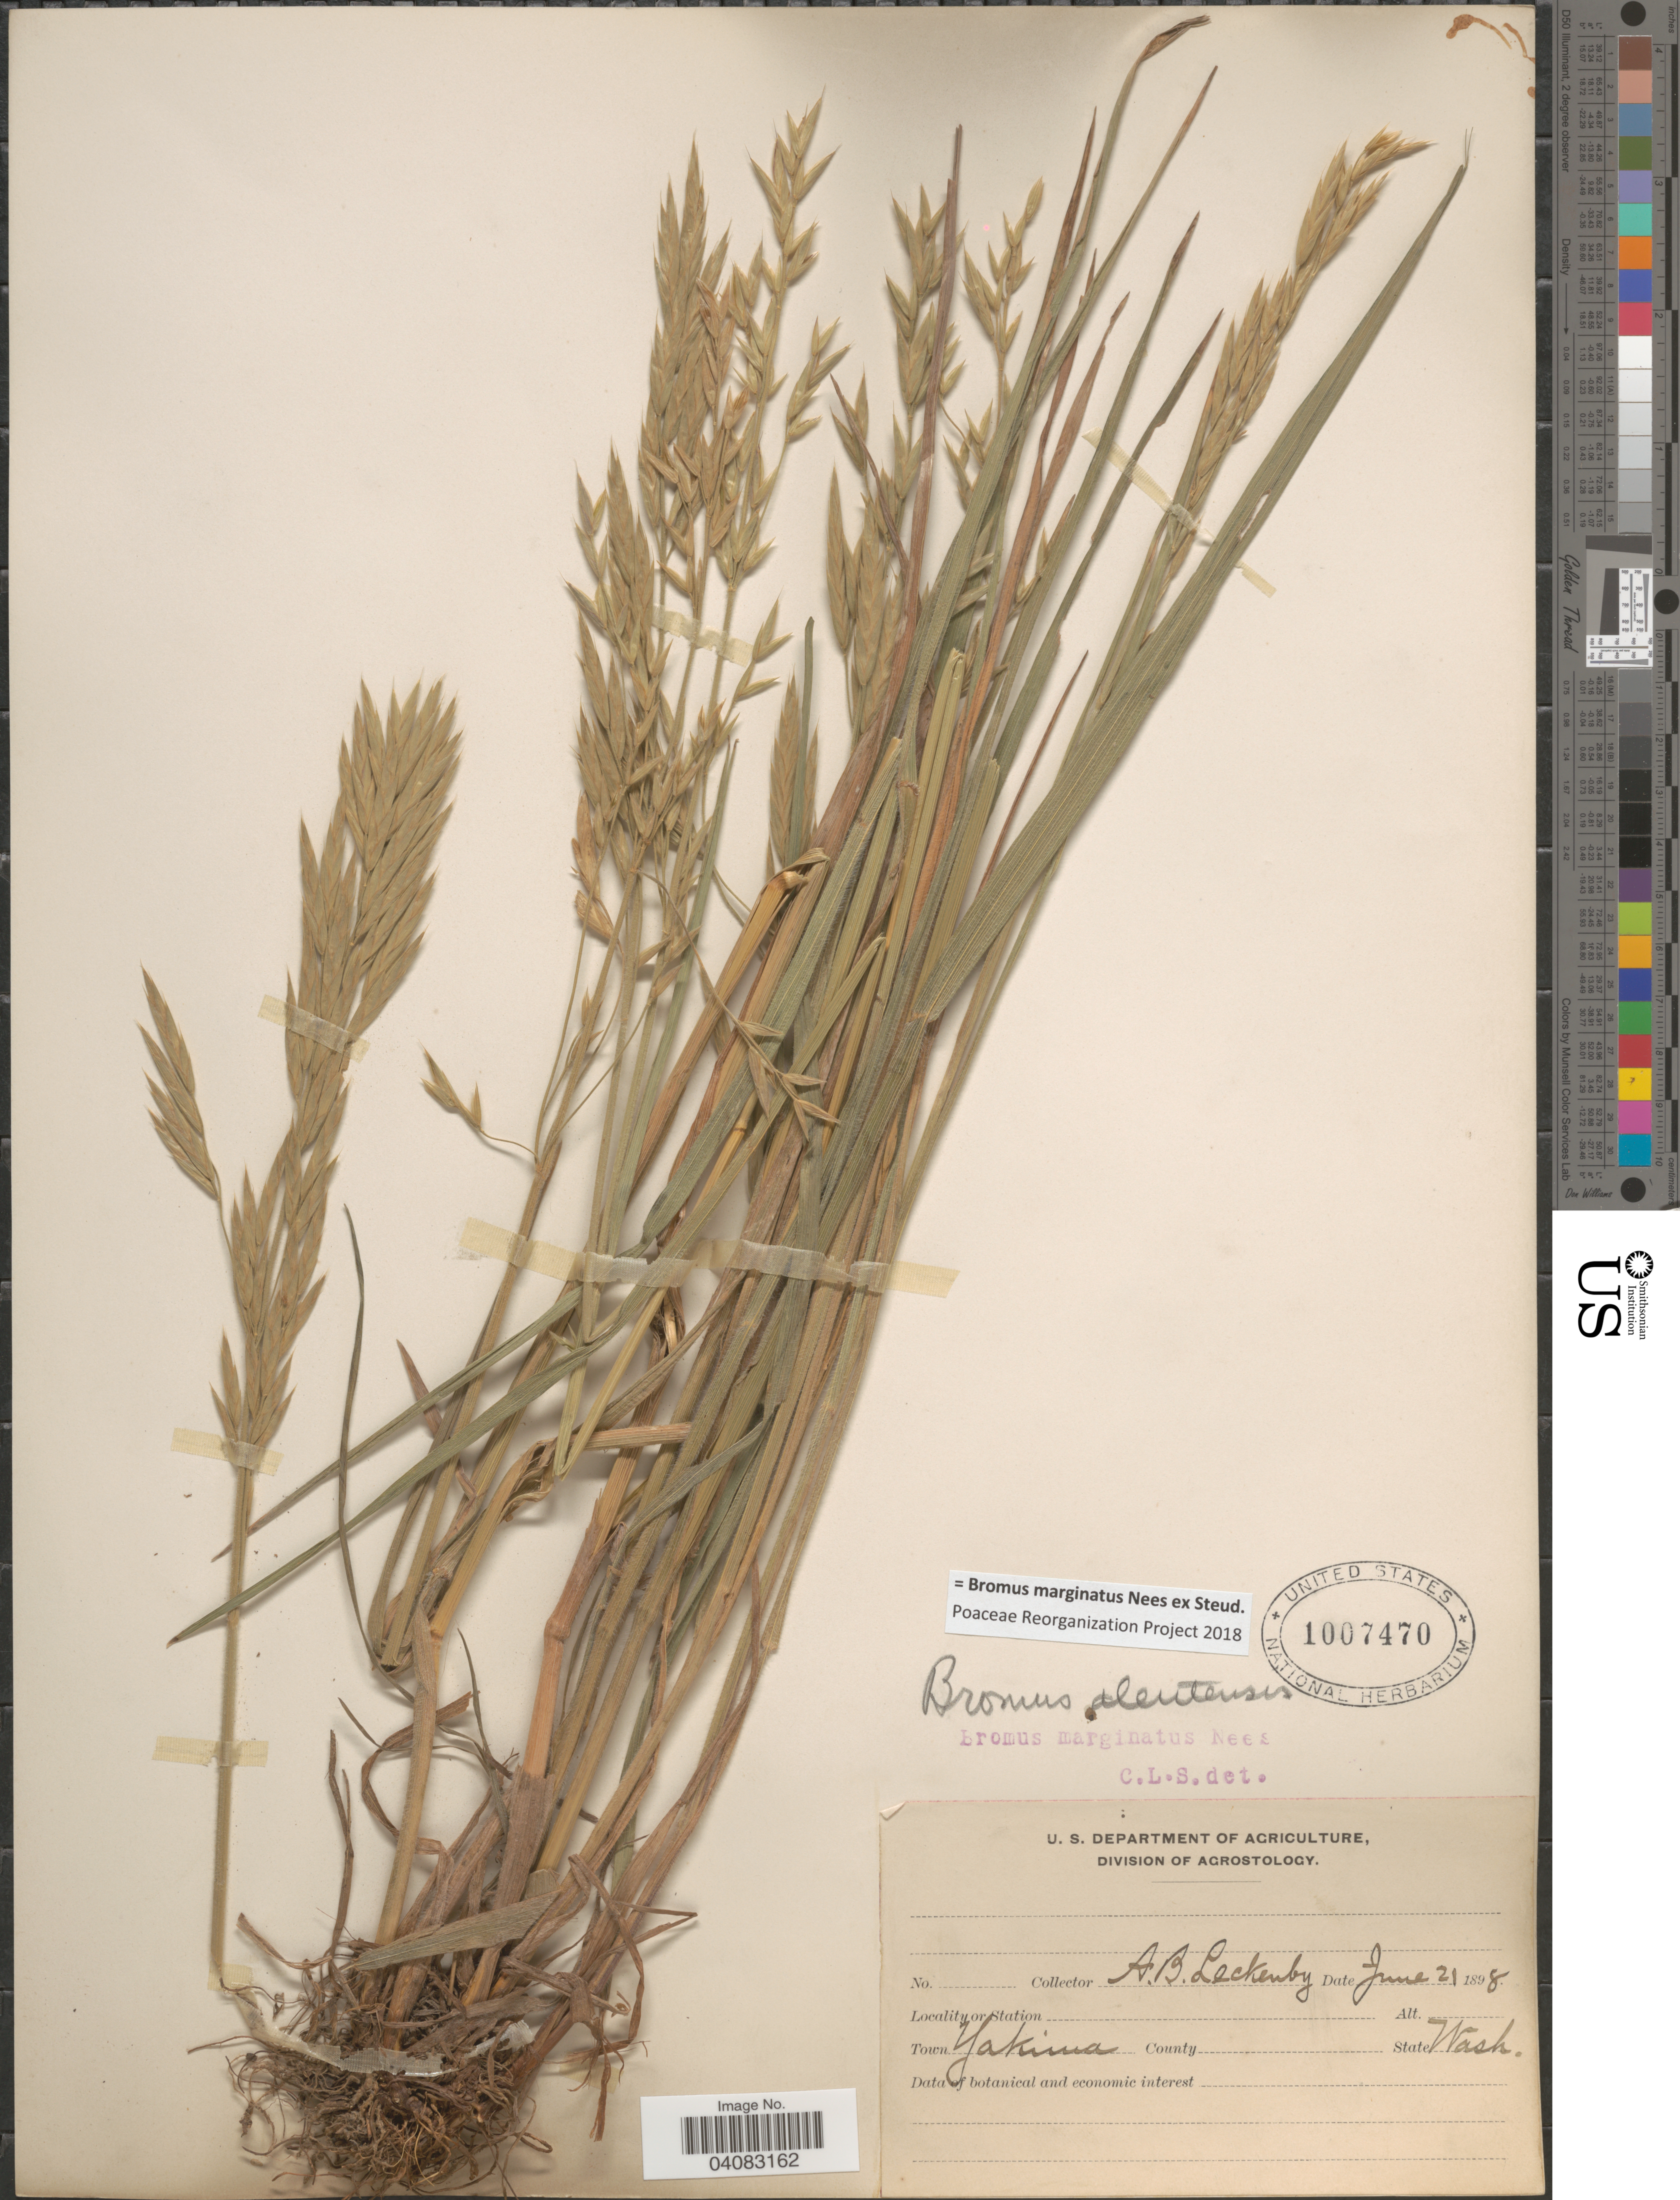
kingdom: Plantae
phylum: Tracheophyta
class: Liliopsida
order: Poales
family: Poaceae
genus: Bromus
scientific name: Bromus marginatus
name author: Nees ex Steud.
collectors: A. Leckenby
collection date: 1898-06-21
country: United States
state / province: Washington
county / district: Yakima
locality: Town Yakima.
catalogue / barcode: US 1007470